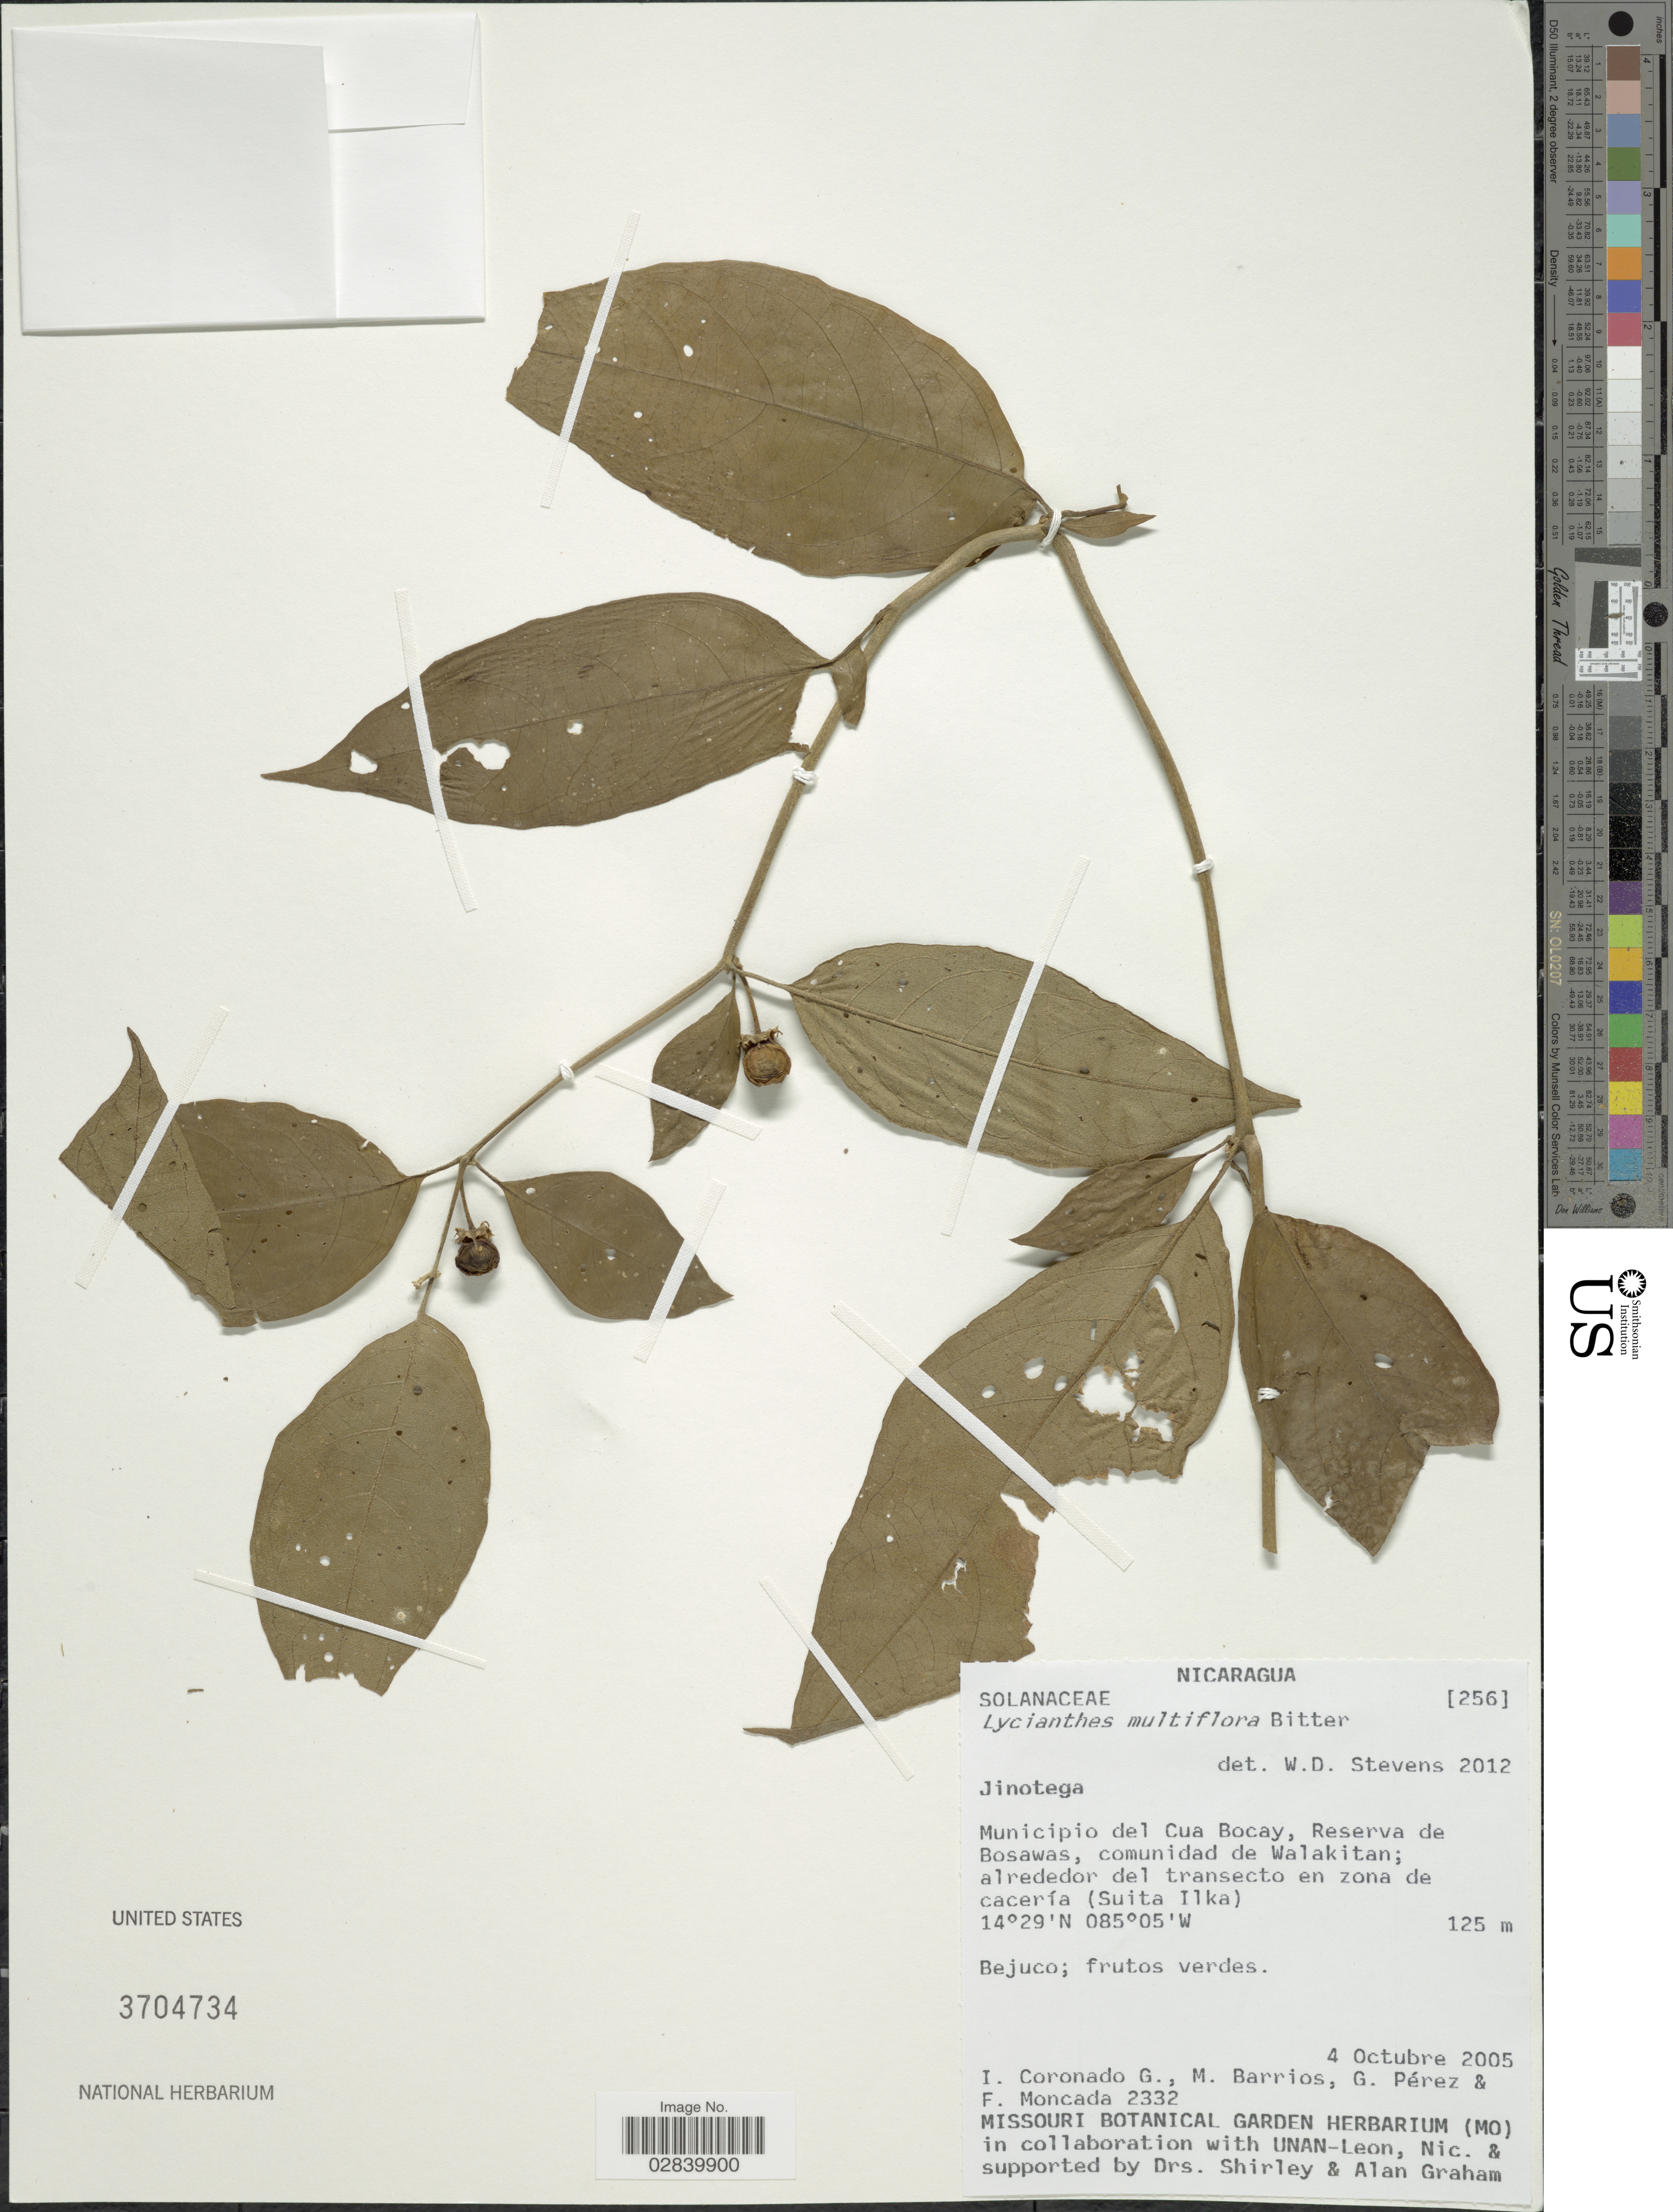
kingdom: Plantae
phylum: Tracheophyta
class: Magnoliopsida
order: Solanales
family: Solanaceae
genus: Lycianthes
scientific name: Lycianthes multiflora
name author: Bitter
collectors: I. Coronado, M. Barrios, G. Perez & F. Moncada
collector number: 2332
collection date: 2005-10-04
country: Nicaragua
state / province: Jinotega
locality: Municipio del Cua Bocay, Reserva de Bosawas, comunidad de Walakitan; alrededor del transecto en zona de cacería (Suita Ilka).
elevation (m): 125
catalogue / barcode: US 3704734